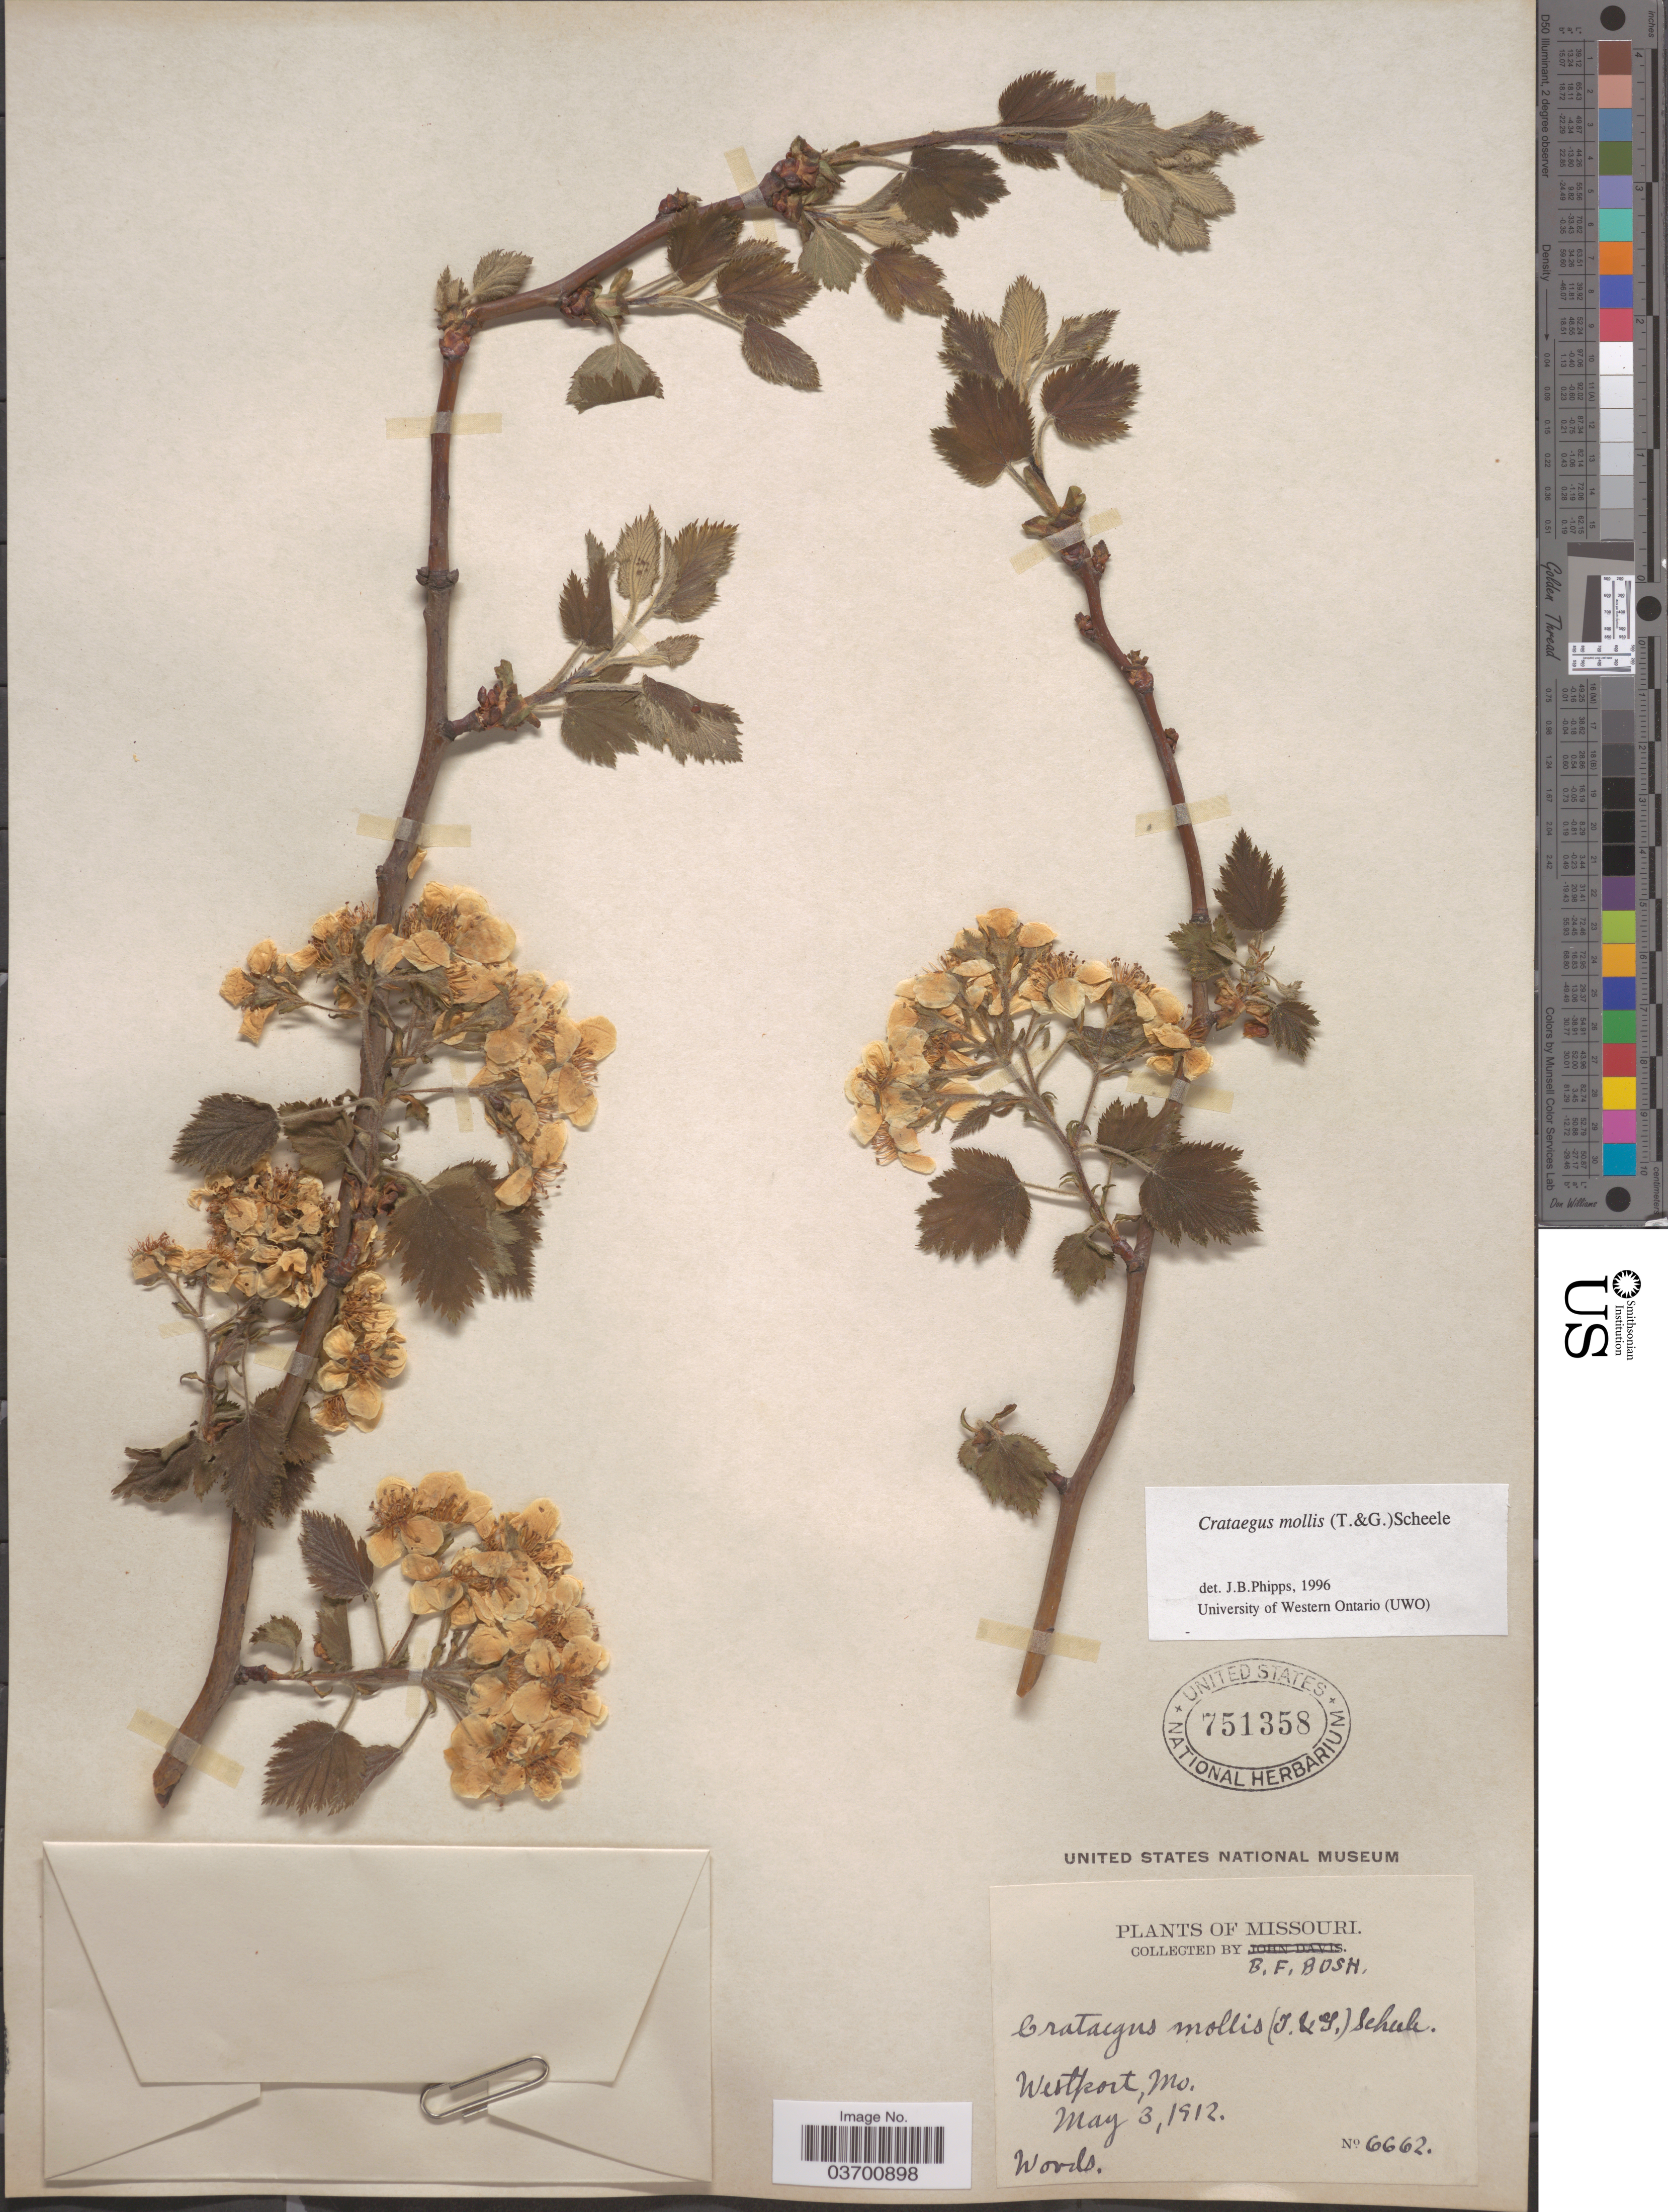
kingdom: Plantae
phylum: Tracheophyta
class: Magnoliopsida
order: Rosales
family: Rosaceae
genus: Crataegus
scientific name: Crataegus mollis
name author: (Torr. & A. Gray) Scheele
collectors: B. F. Bush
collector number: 6662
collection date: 1912-05-03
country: United States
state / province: Missouri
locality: Westport.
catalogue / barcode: US 751358